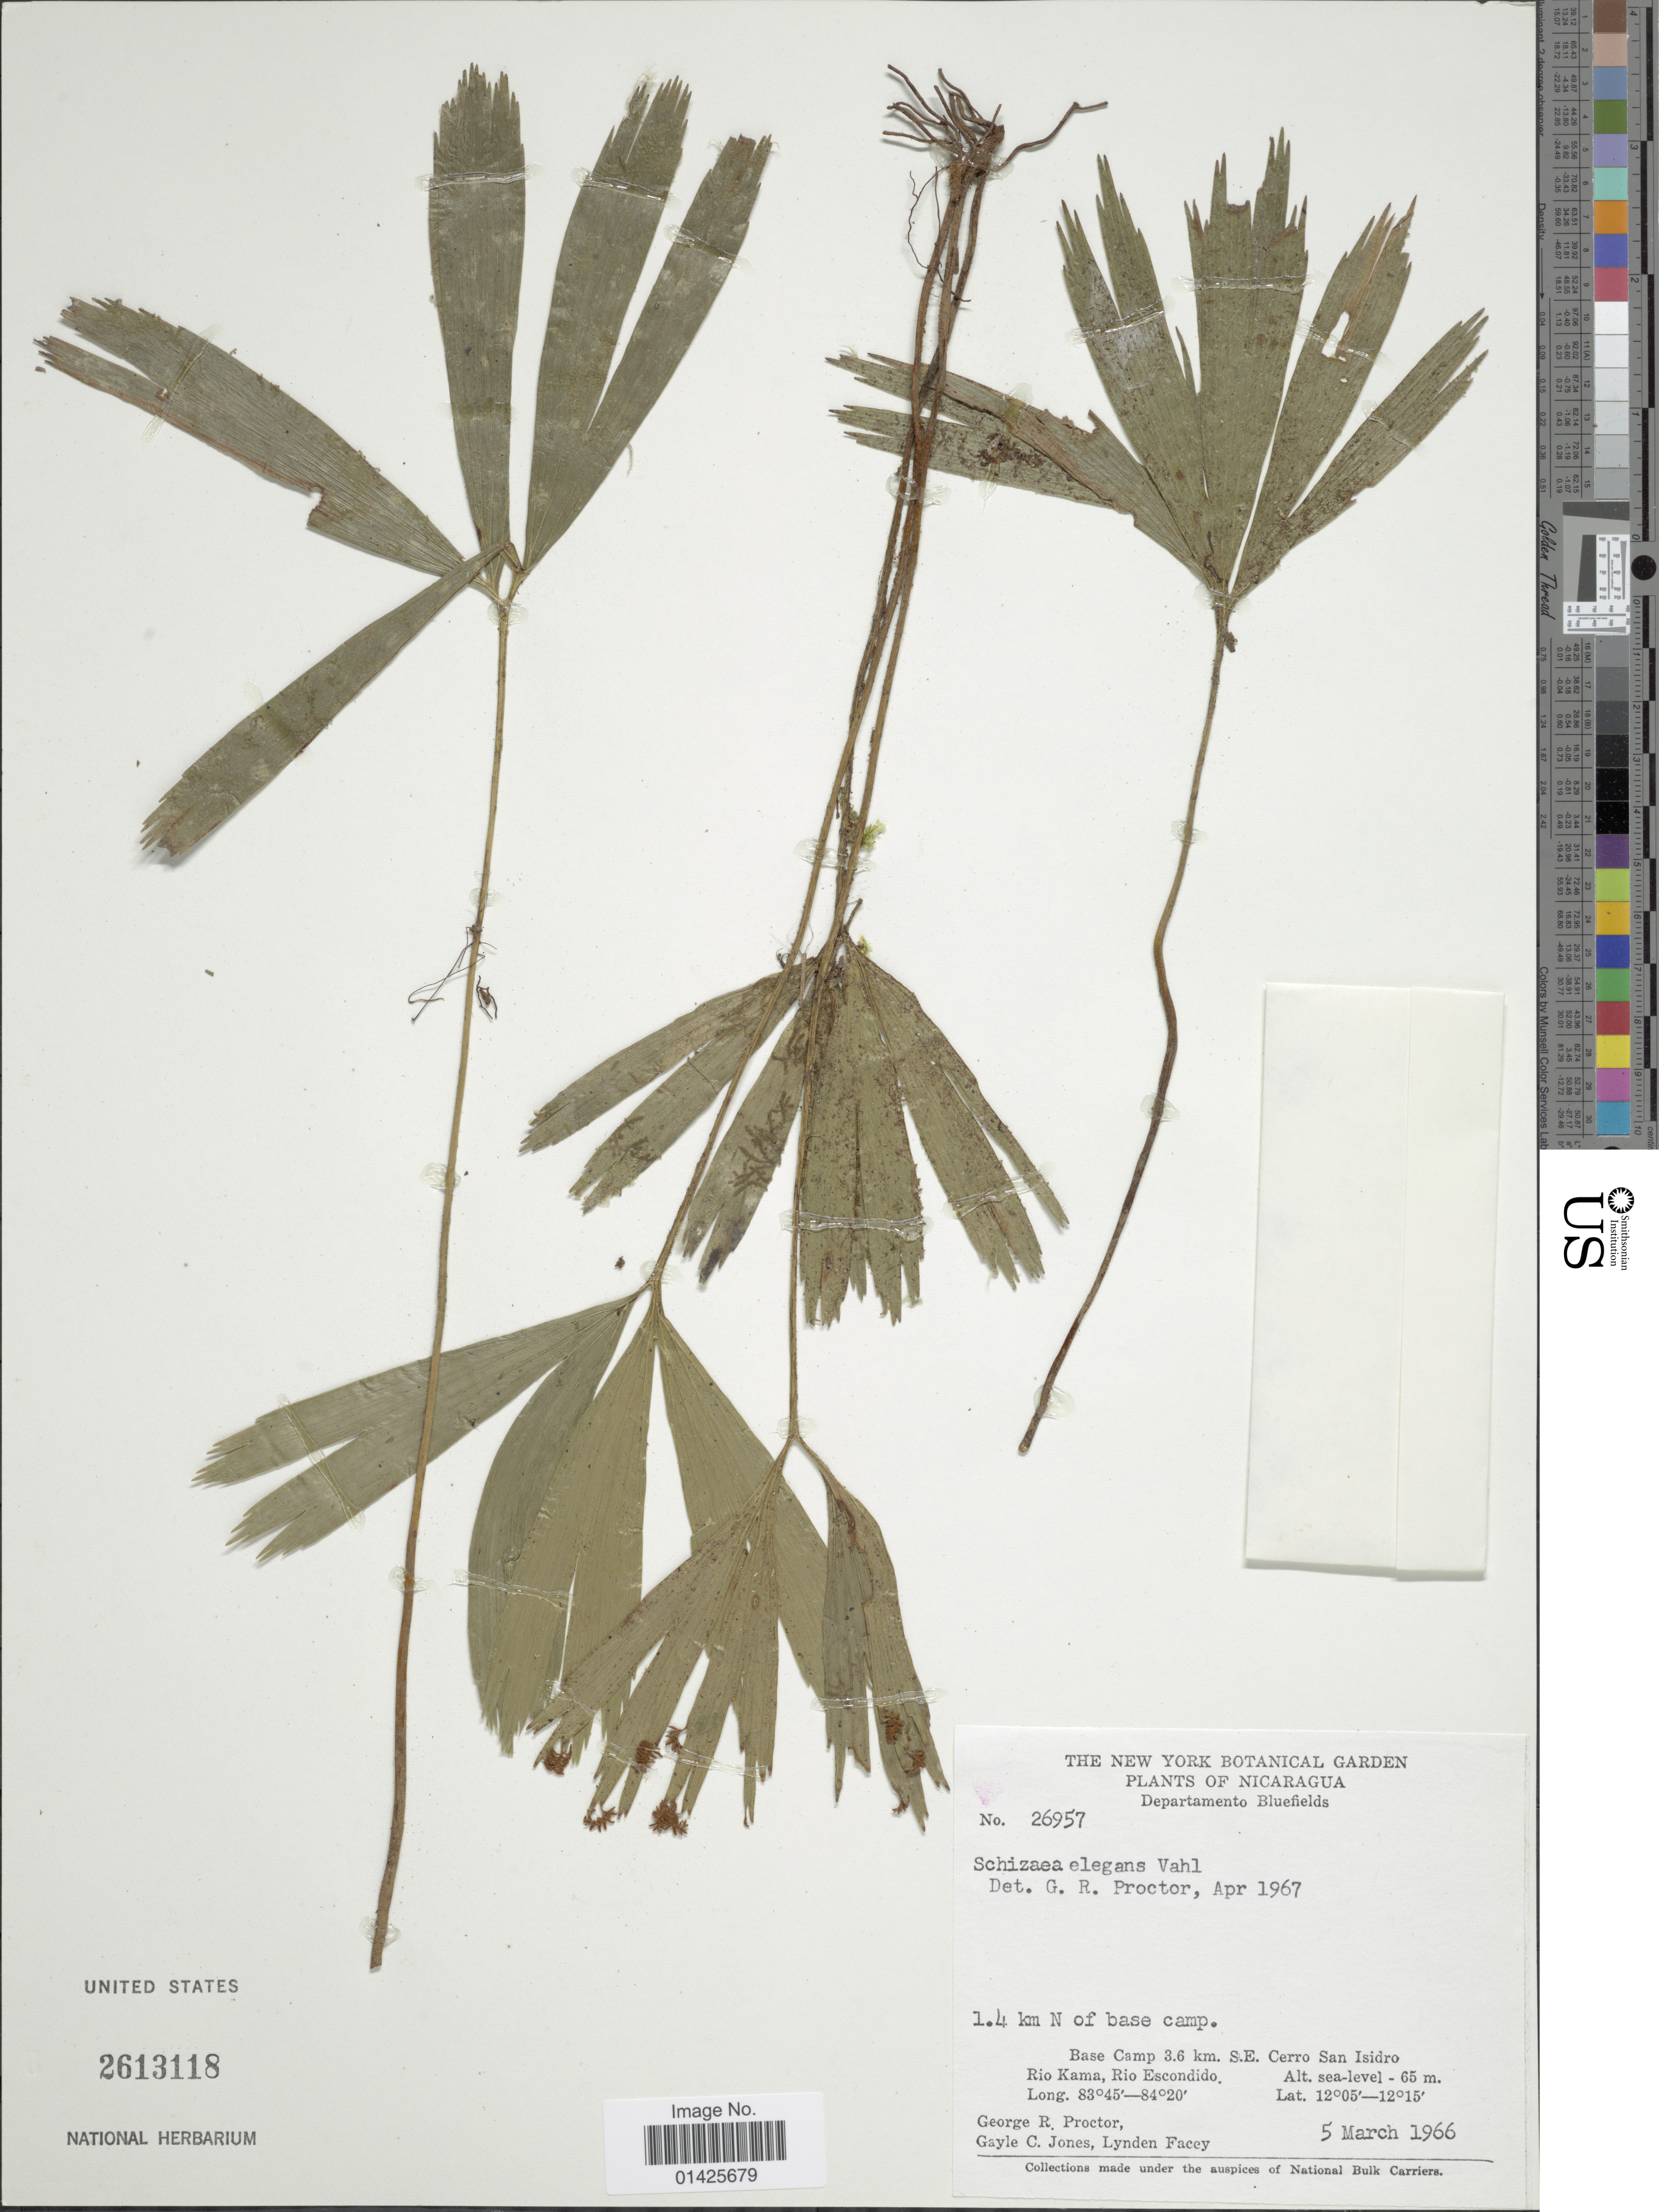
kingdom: Plantae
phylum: Tracheophyta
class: Polypodiopsida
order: Schizaeales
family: Schizaeaceae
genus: Schizaea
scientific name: Schizaea elegans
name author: (Vahl) Sw.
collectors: G. R. Proctor, G. C. Jones & L. Facey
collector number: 26957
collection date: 1966-03-05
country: Nicaragua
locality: Base camp 3.6 km. S.E. cerro san Isidro, Rio Kama, Rio Escondido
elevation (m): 65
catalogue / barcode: US 2613118